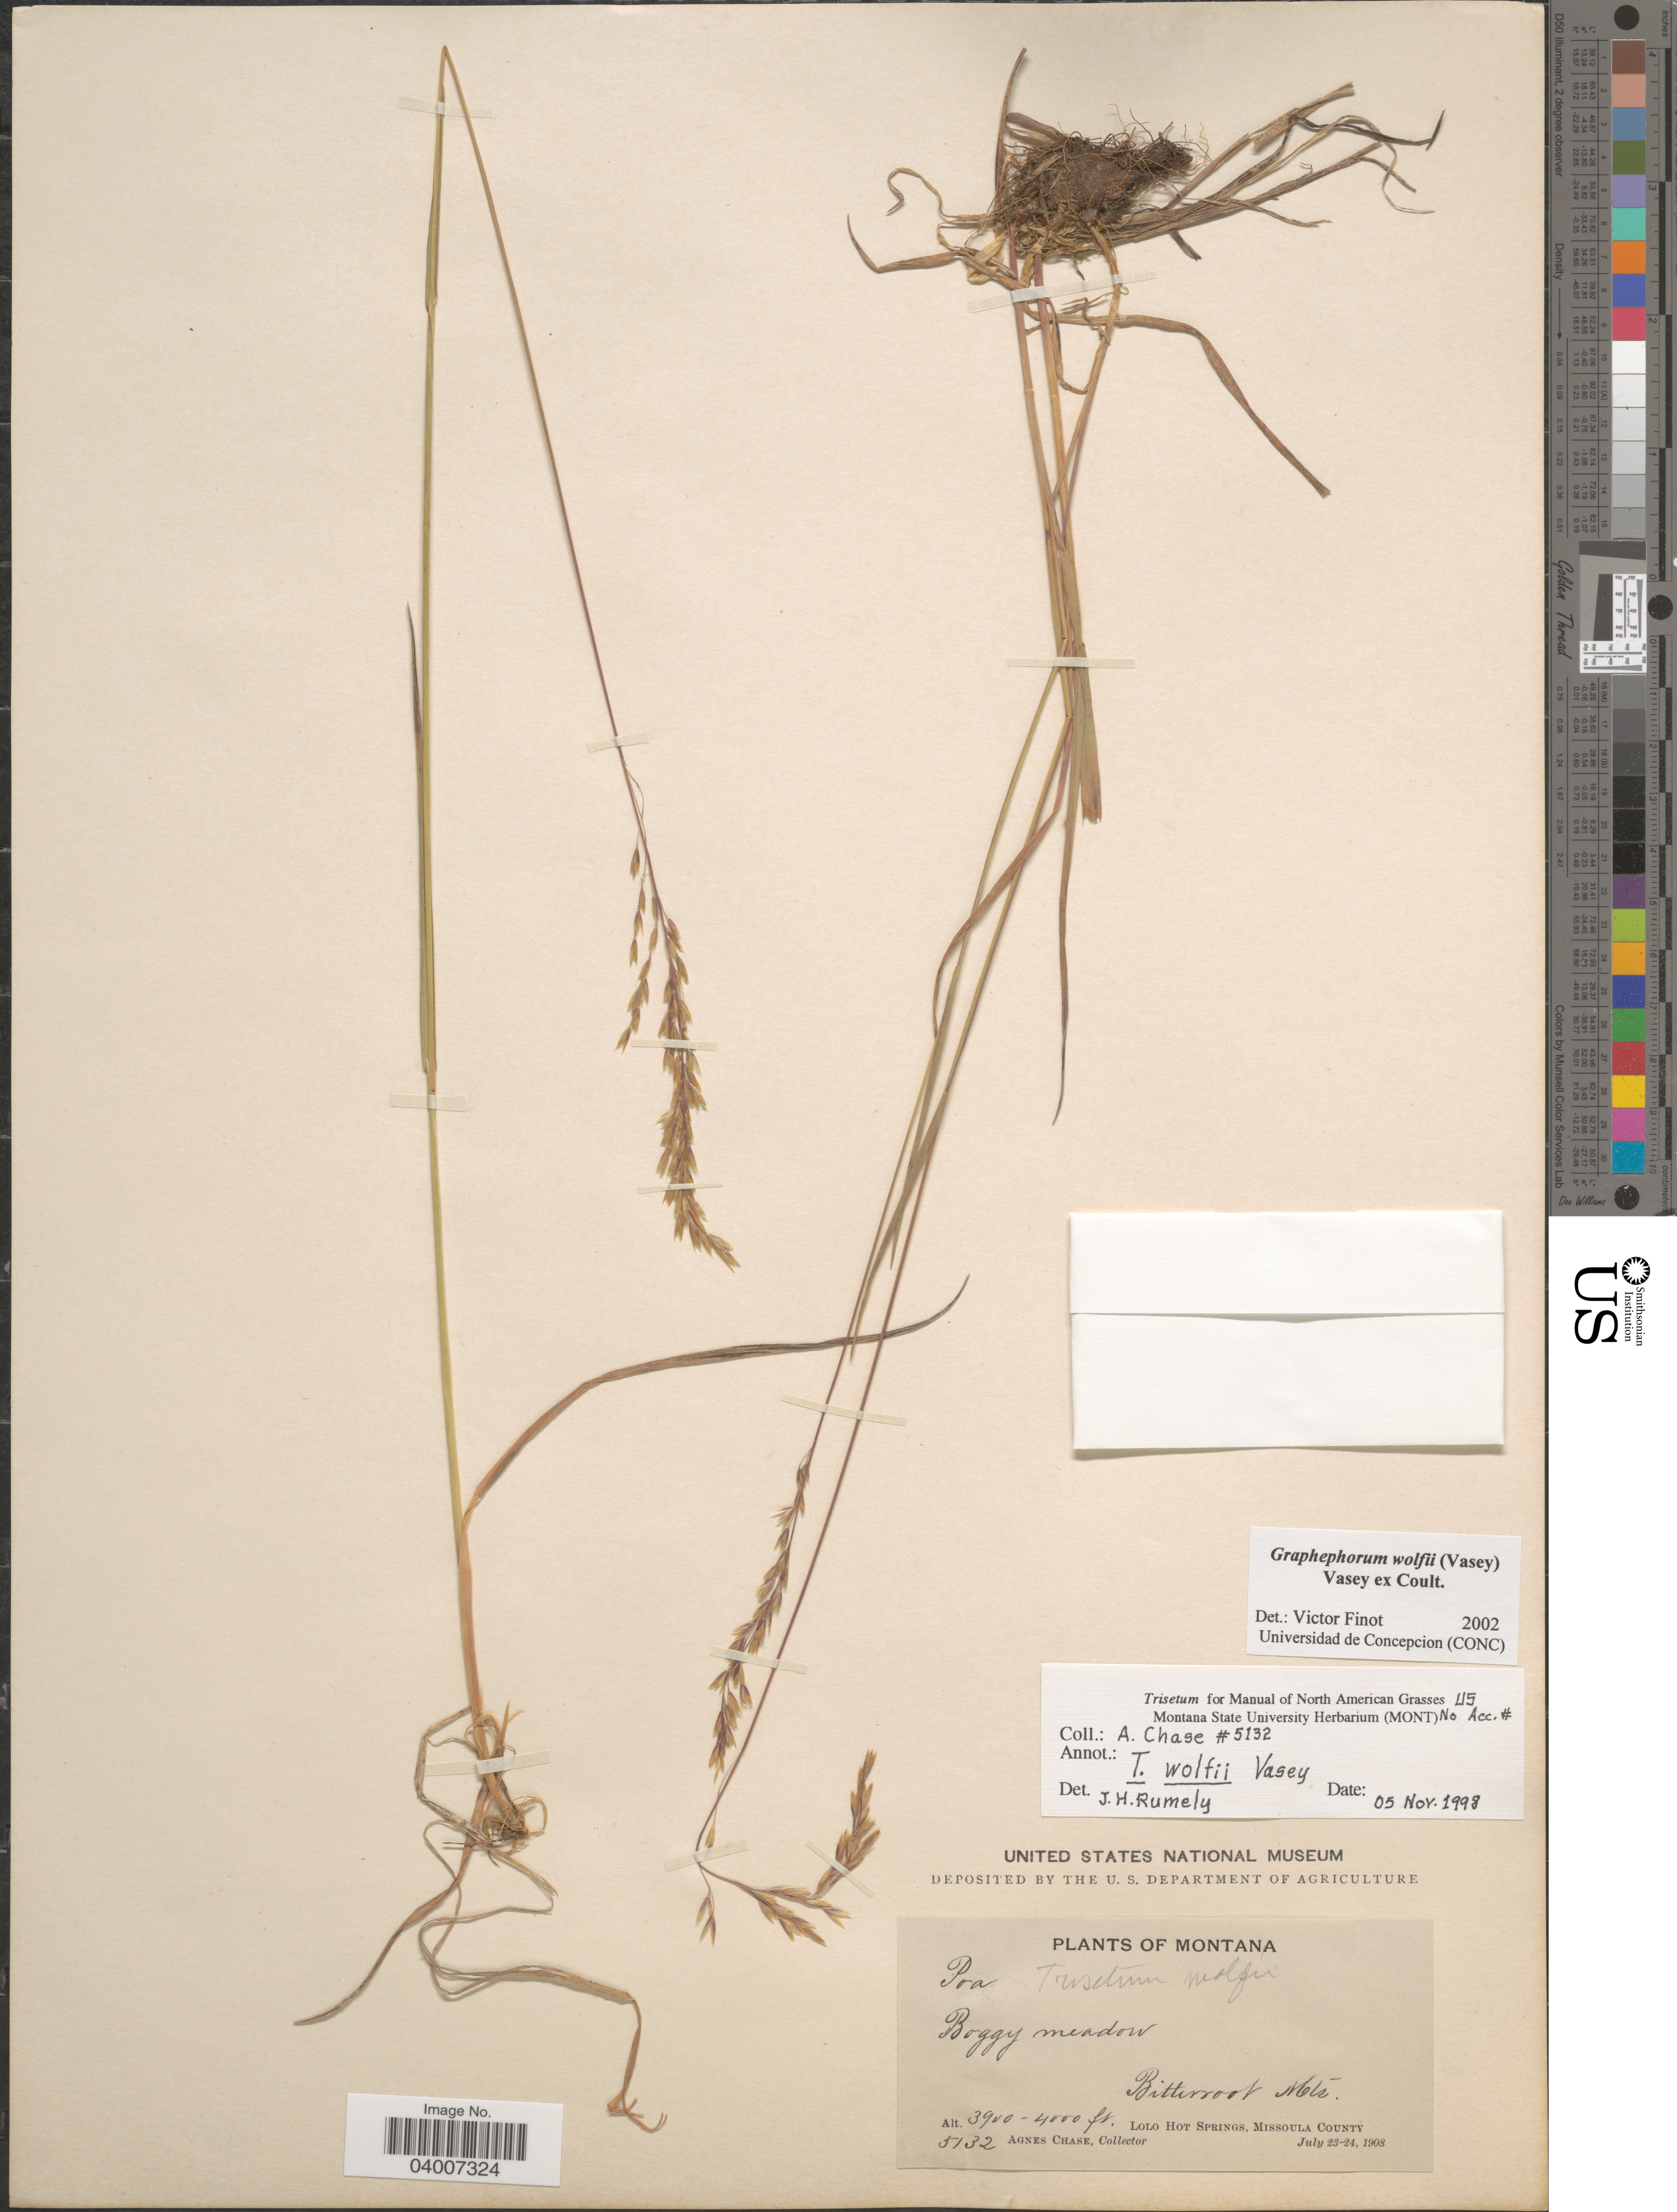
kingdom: Plantae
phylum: Tracheophyta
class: Liliopsida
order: Poales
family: Poaceae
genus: Graphephorum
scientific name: Graphephorum wolfii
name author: (E. Fourn.) Vasey ex Coult.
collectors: A. Chase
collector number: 5132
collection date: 1908-07-23/1908-07-24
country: United States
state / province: Montana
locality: Bitterroot Mts. Lolo Hot Springs, Missoula County.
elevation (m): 1189